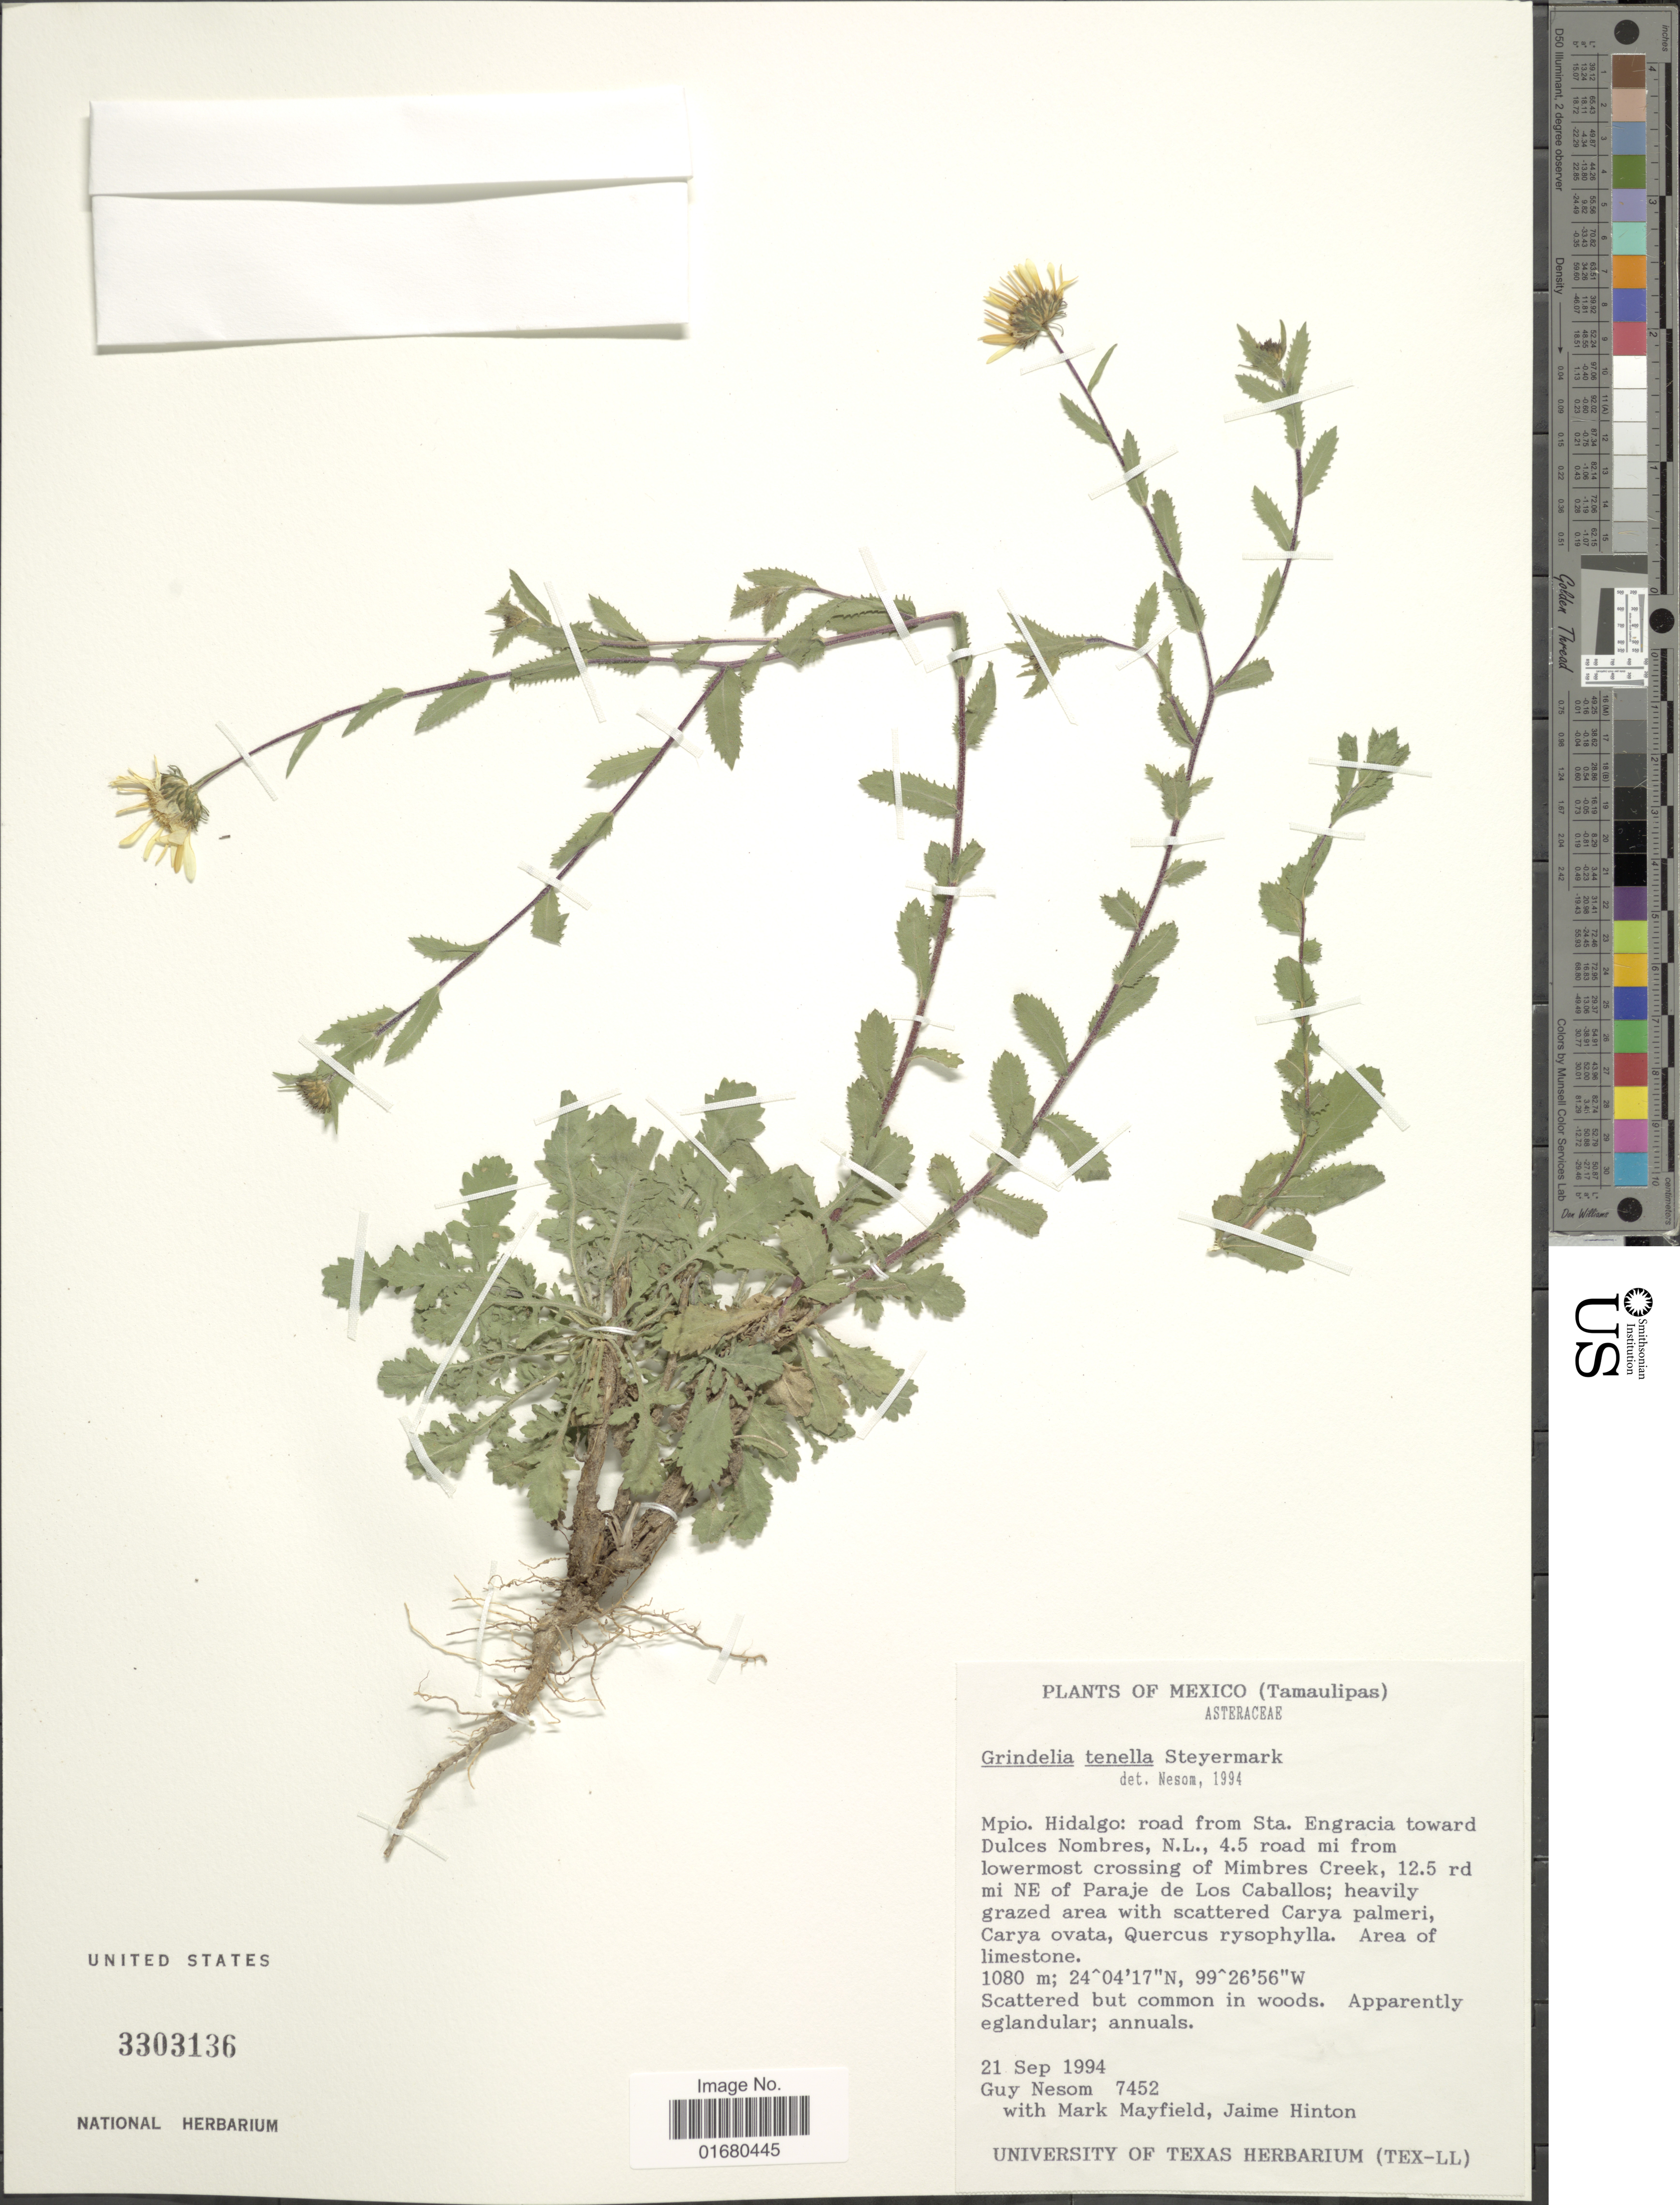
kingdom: Plantae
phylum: Tracheophyta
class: Magnoliopsida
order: Asterales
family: Asteraceae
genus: Grindelia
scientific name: Grindelia tenella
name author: Steyerm.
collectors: G. Nesom, M. H. Mayfield & J. C. Hinton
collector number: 7452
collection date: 1994-09-21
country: Mexico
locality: Mpio. Hidalgo; road from Sta. Engracia towards Dulces Nombres, N.L., 4.5 road mi from lowermost crossing of Mimbres Creek, 12.5 rd mi NE of Paraje de Los Caballos, Tamaulipas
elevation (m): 1080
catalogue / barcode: US 3303136